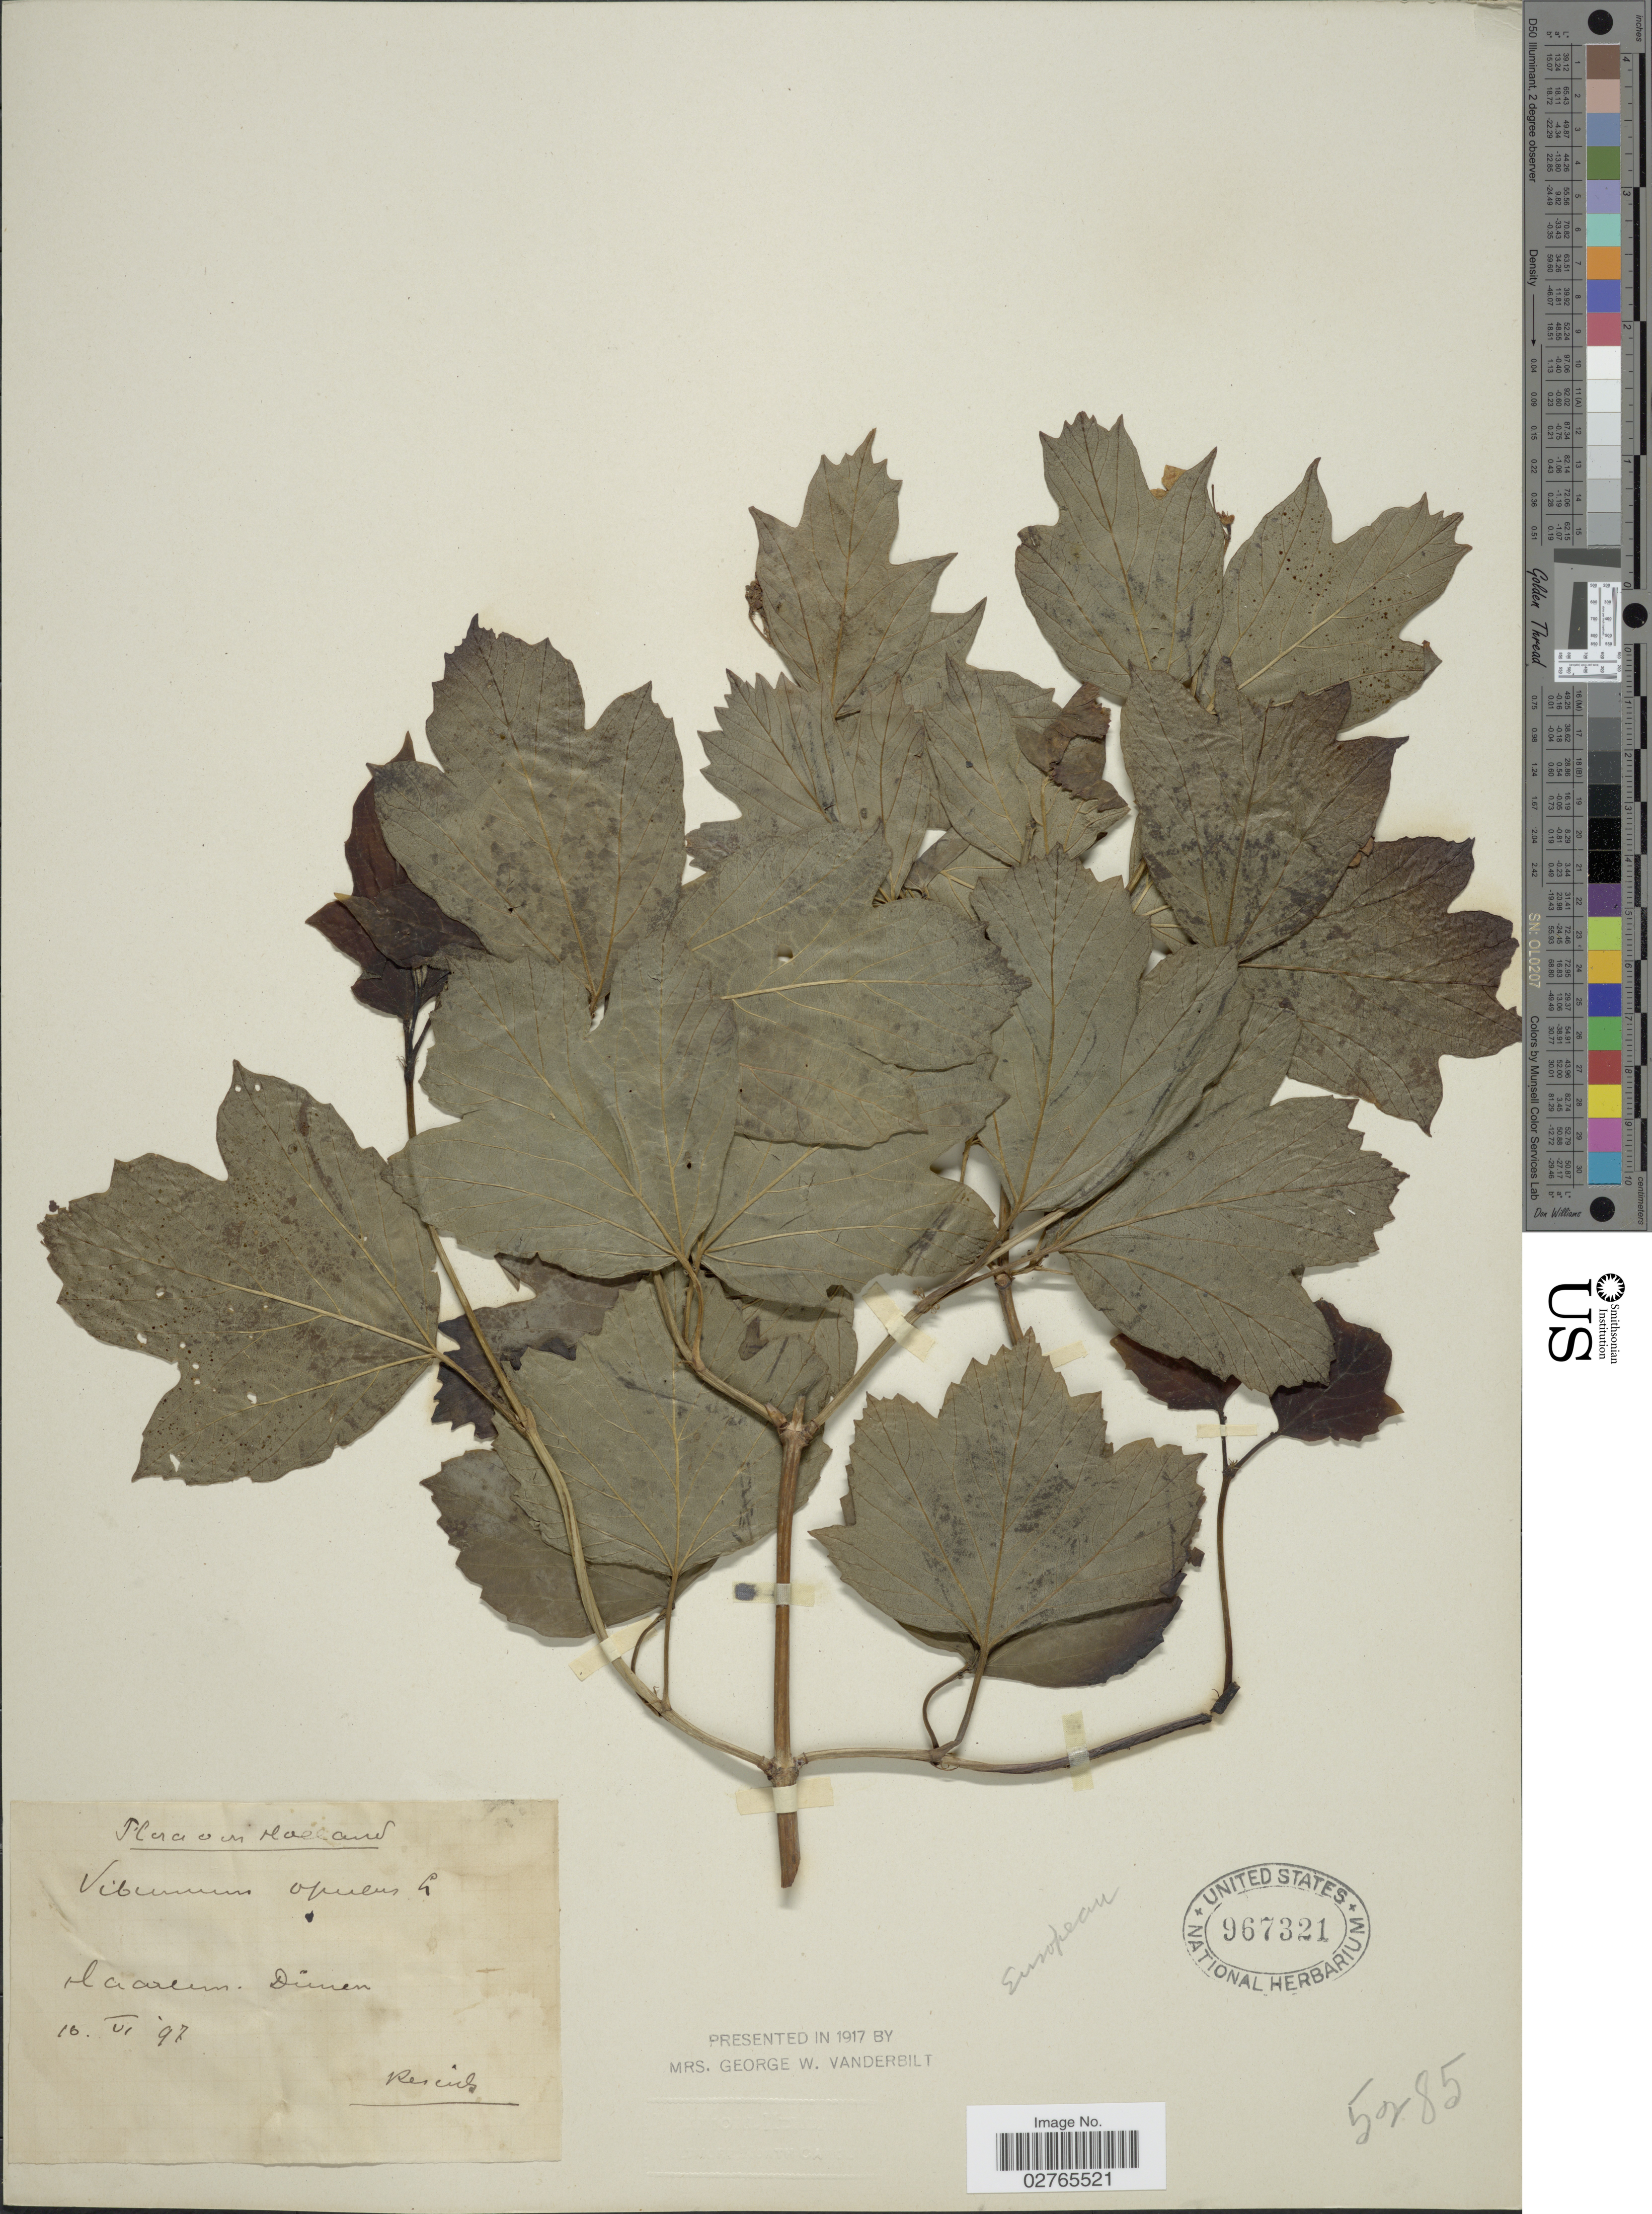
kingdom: Plantae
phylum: Tracheophyta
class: Magnoliopsida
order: Dipsacales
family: Viburnaceae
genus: Viburnum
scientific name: Viburnum opulus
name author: L.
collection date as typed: Transcribed d/m/y: 10/5/97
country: Netherlands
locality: Holland. Haarlem. Dünen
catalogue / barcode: US 967321